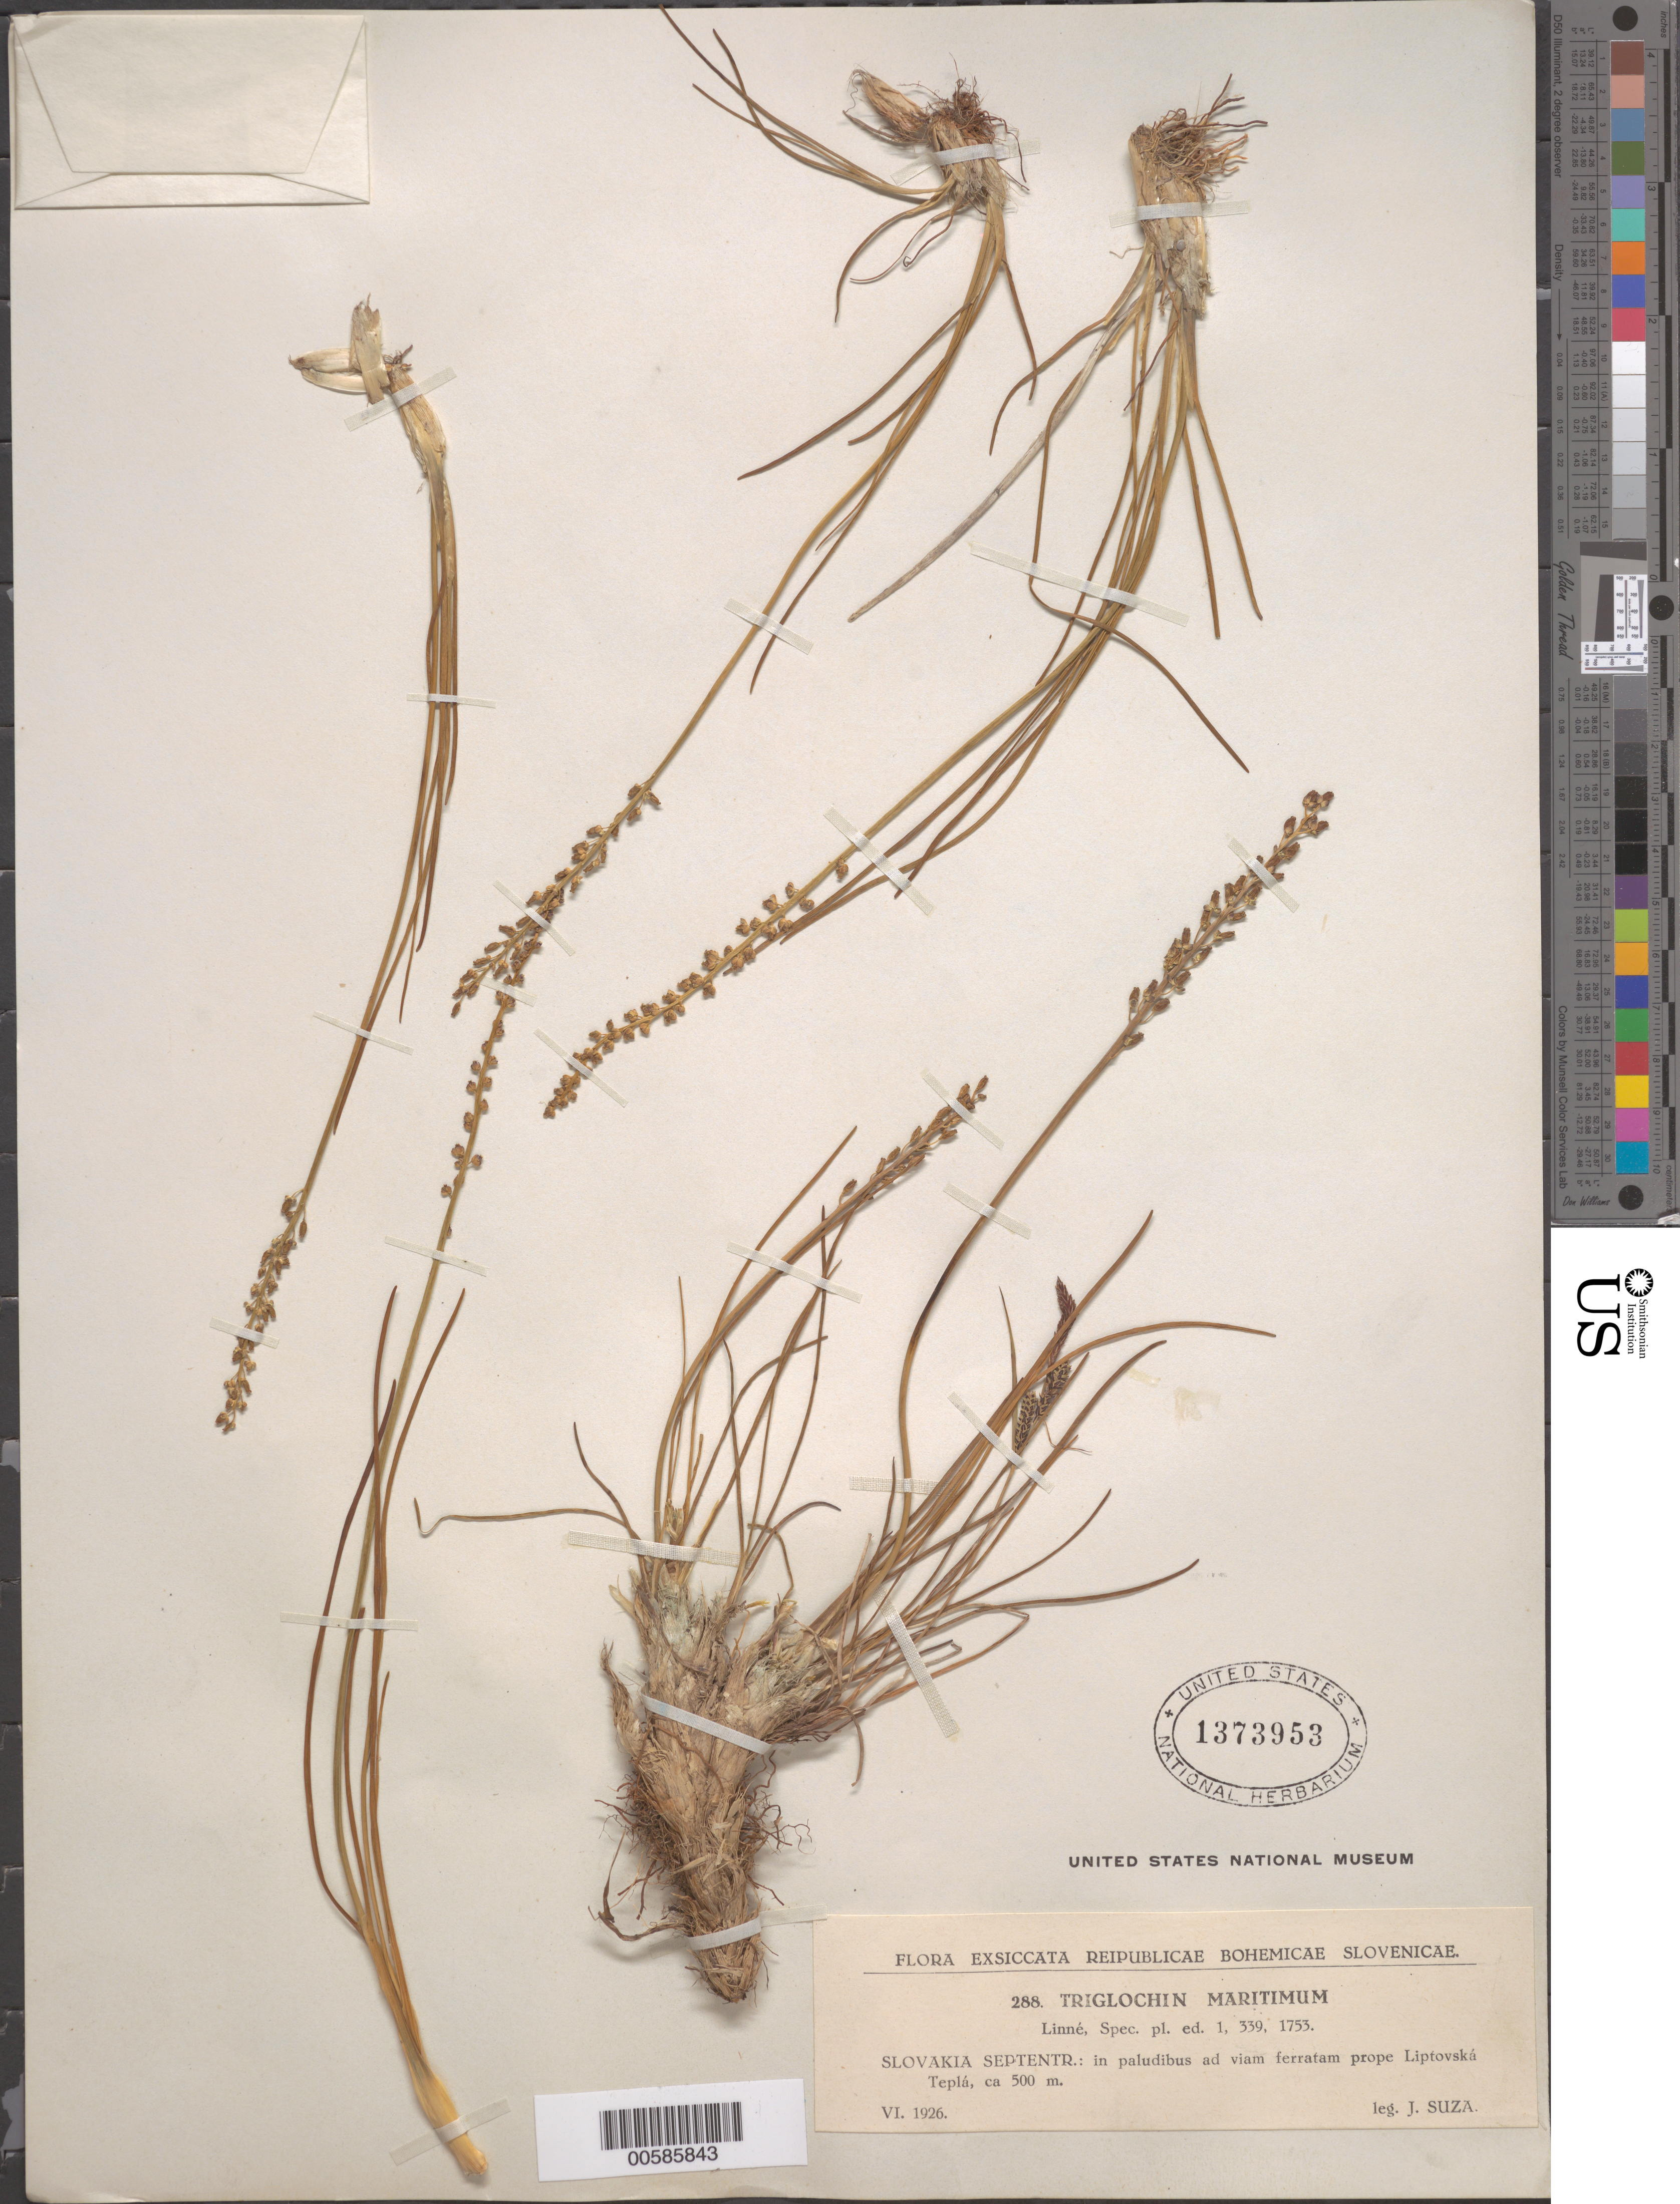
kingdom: Plantae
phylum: Tracheophyta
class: Liliopsida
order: Alismatales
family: Juncaginaceae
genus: Triglochin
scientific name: Triglochin maritima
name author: L.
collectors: J. Suza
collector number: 288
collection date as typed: Jun 1926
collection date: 1926-06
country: Slovakia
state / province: Slovenska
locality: Septentr.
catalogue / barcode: US 1373953